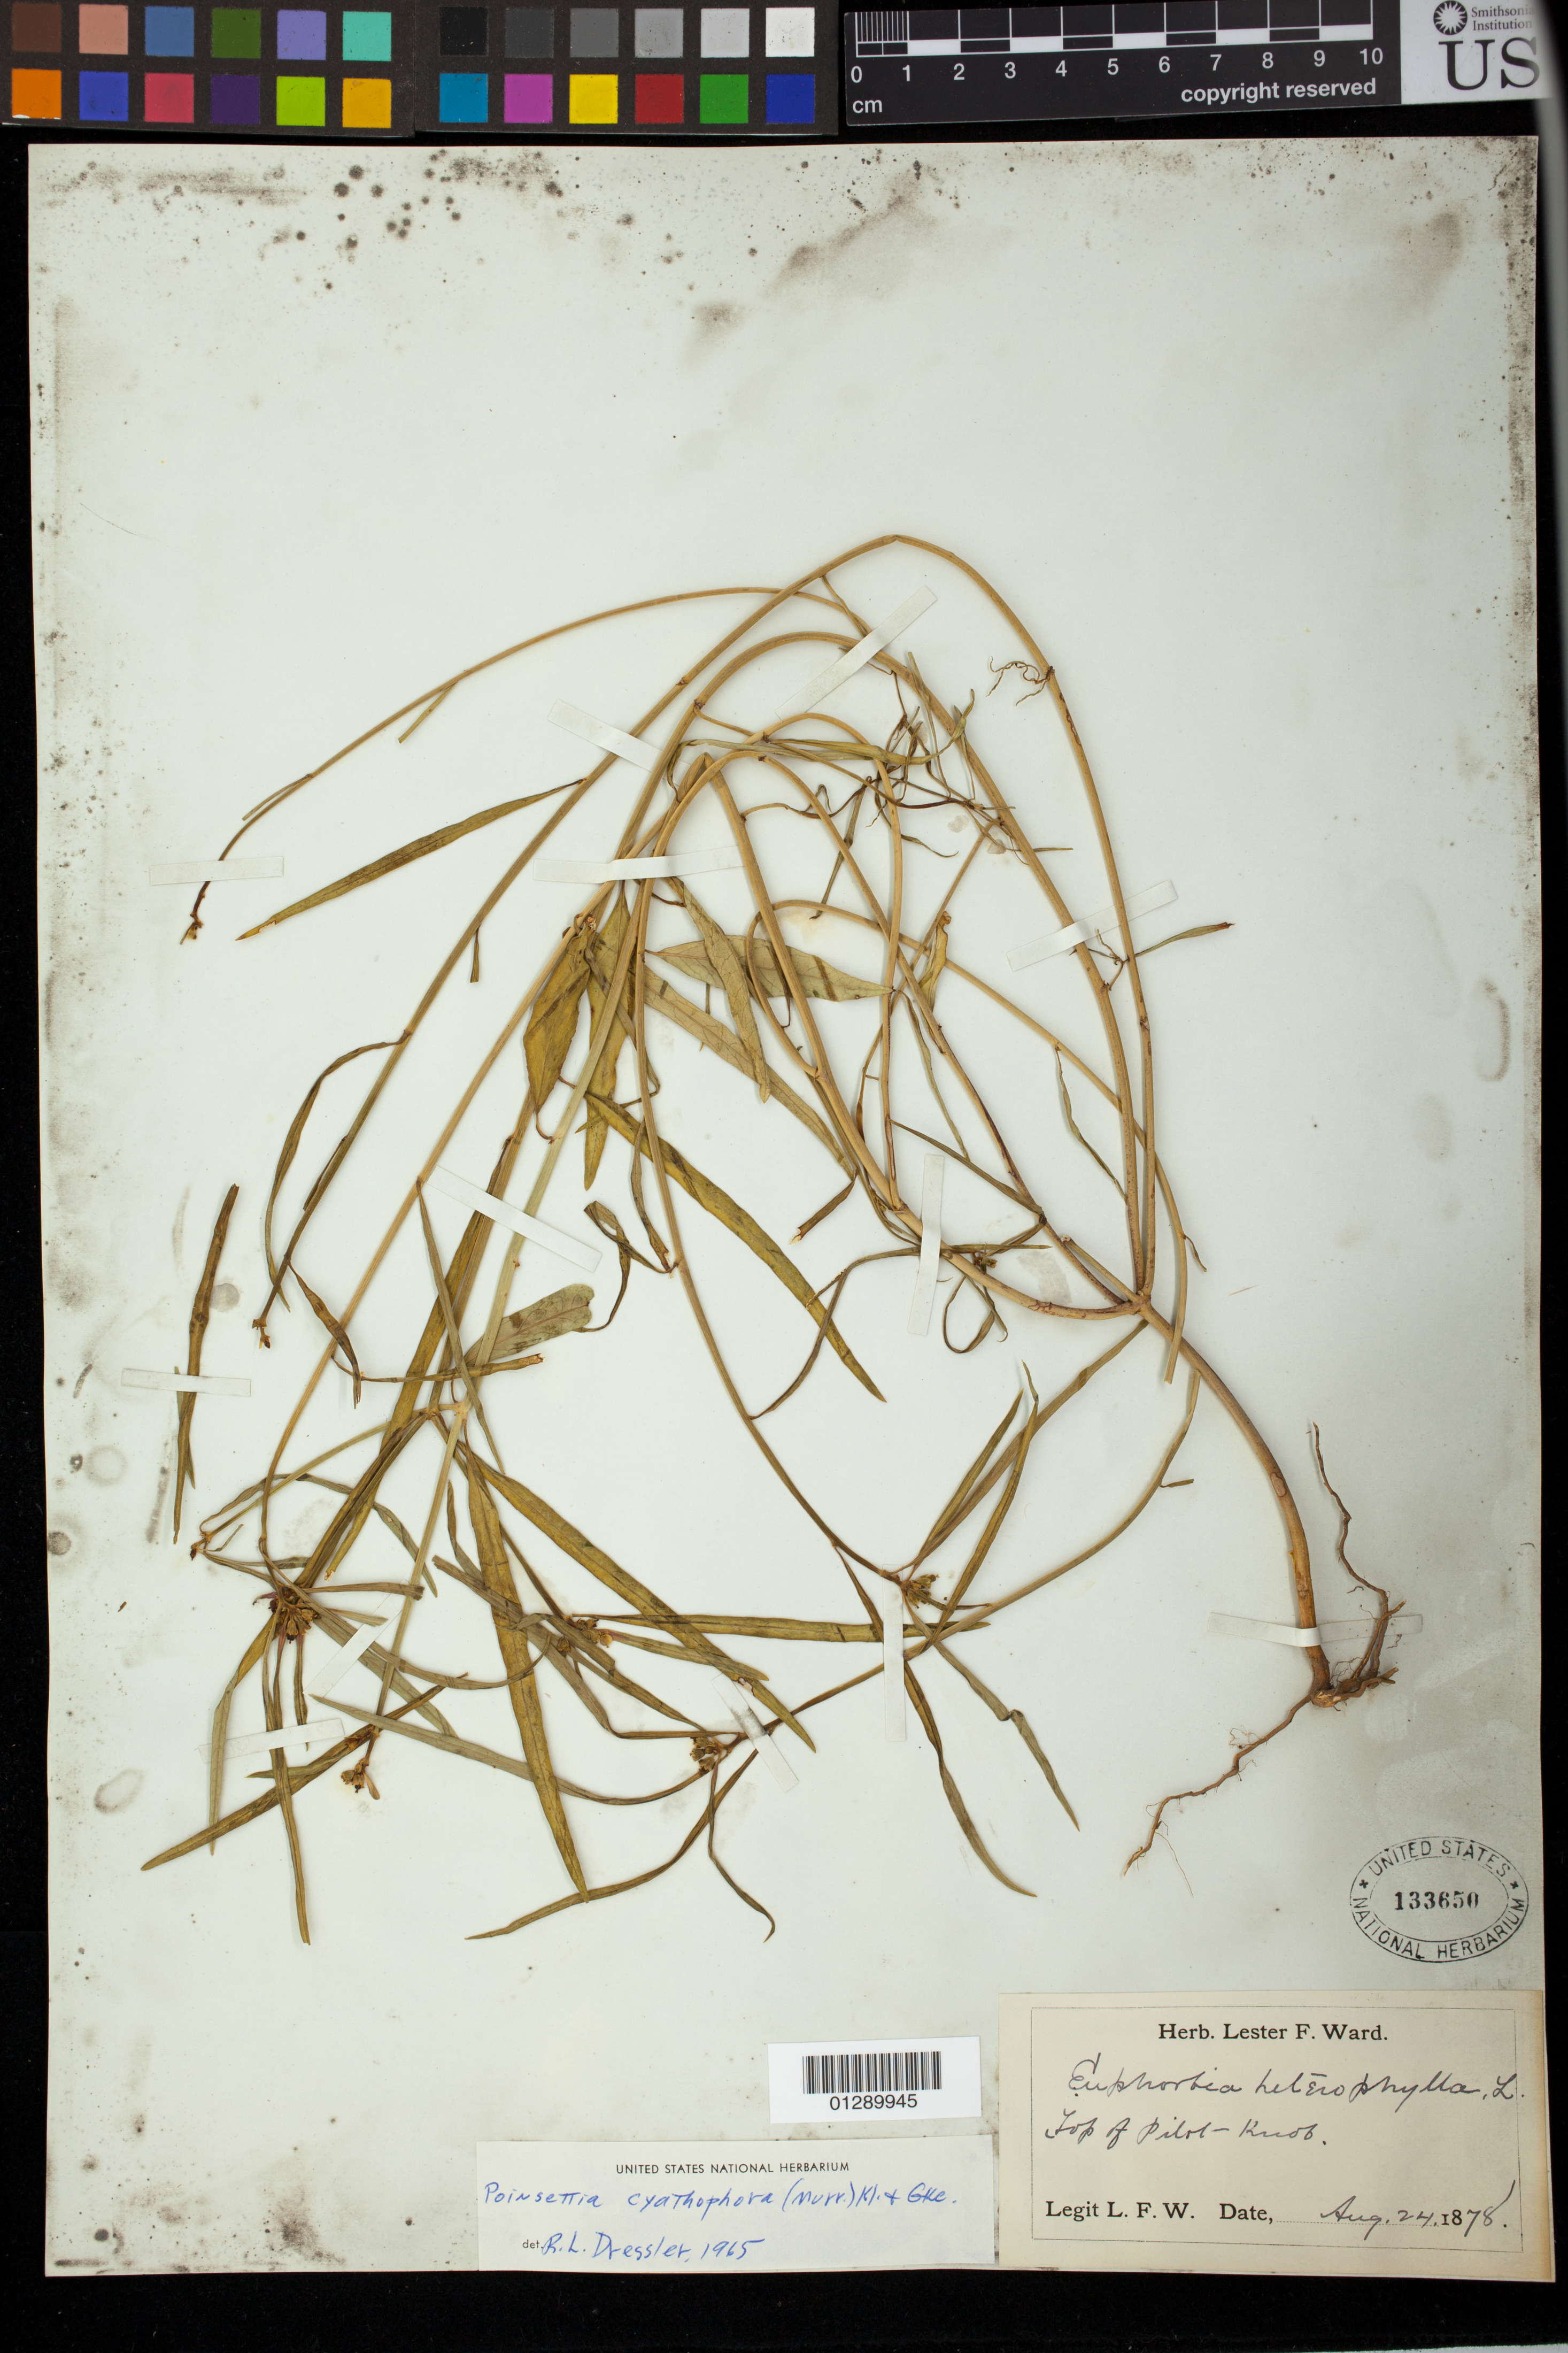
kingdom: Plantae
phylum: Tracheophyta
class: Magnoliopsida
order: Malpighiales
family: Euphorbiaceae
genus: Euphorbia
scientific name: Euphorbia heterophylla var. cyathophora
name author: (Murr.) Griseb.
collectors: L. F. Ward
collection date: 1878-08-24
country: United States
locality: Top of Pilot Knob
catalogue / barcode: US 133650